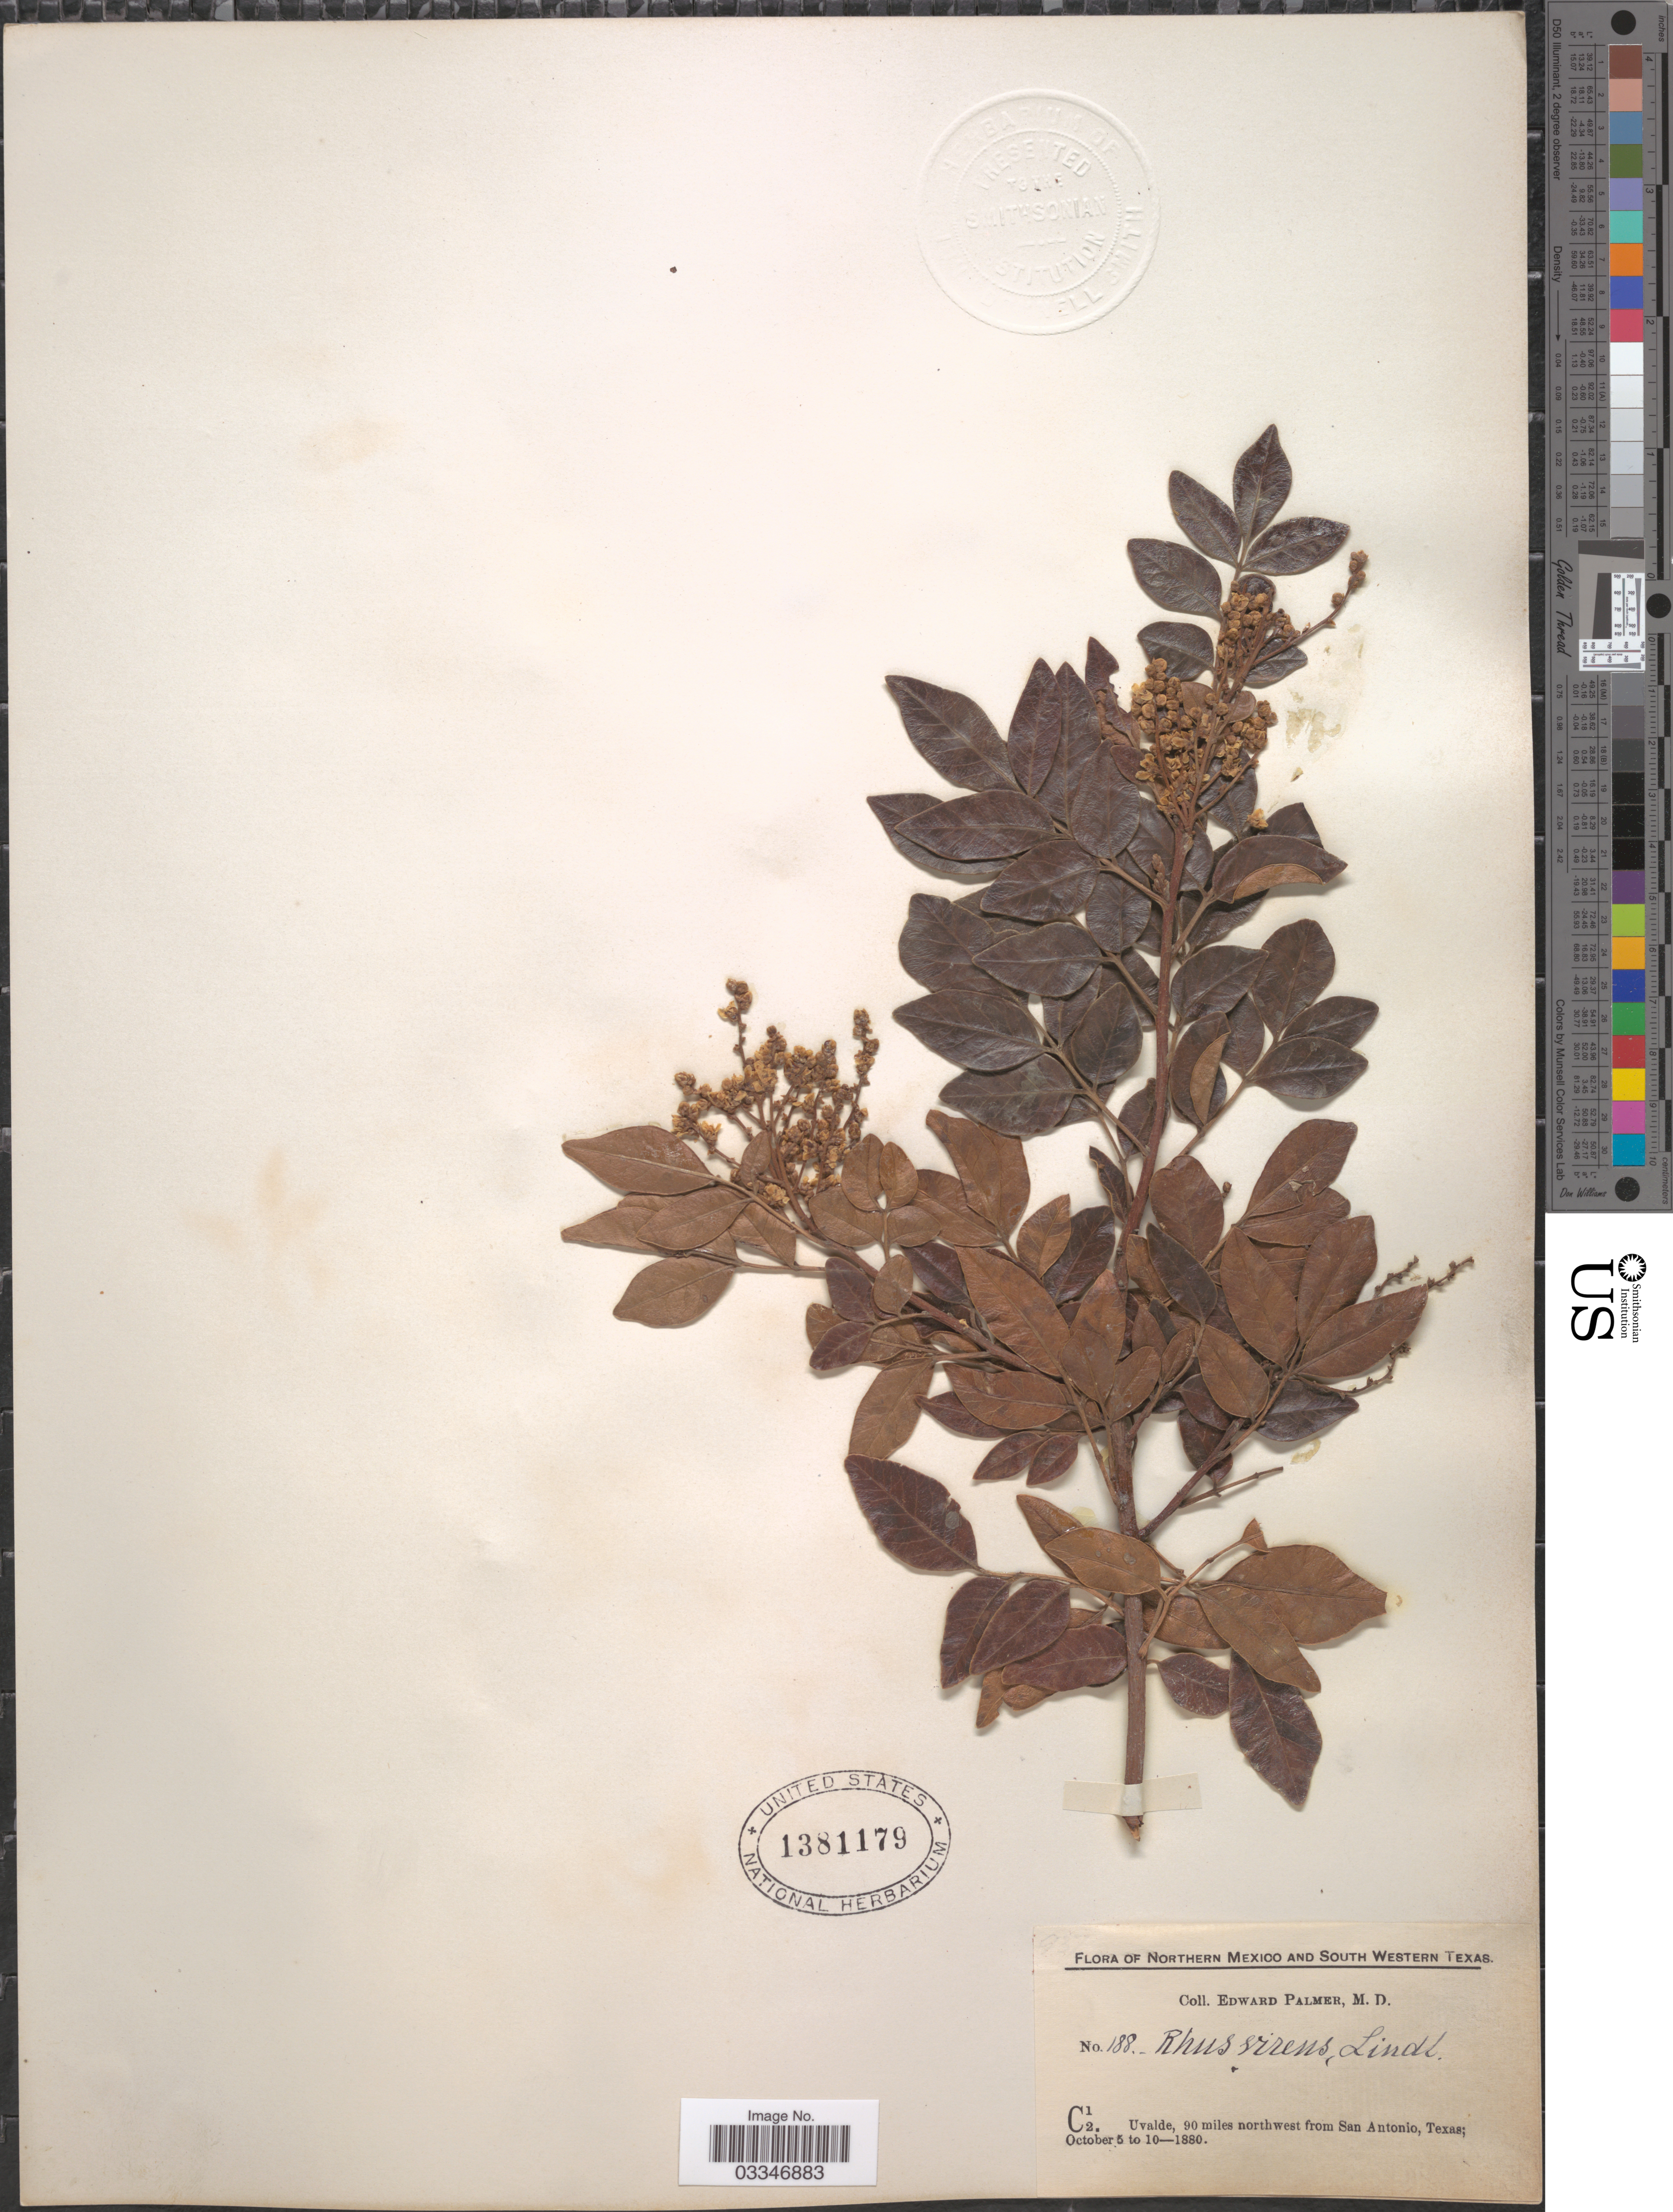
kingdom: Plantae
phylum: Tracheophyta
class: Magnoliopsida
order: Sapindales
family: Anacardiaceae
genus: Rhus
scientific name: Rhus virens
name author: Lindh. ex A. Gray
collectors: E. Palmer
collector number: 188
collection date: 1880-10-05/1880-10-10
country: United States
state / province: Texas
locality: South Western Texas, Uvalde, 90 miles northwest from San Antonio.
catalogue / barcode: US 1381179